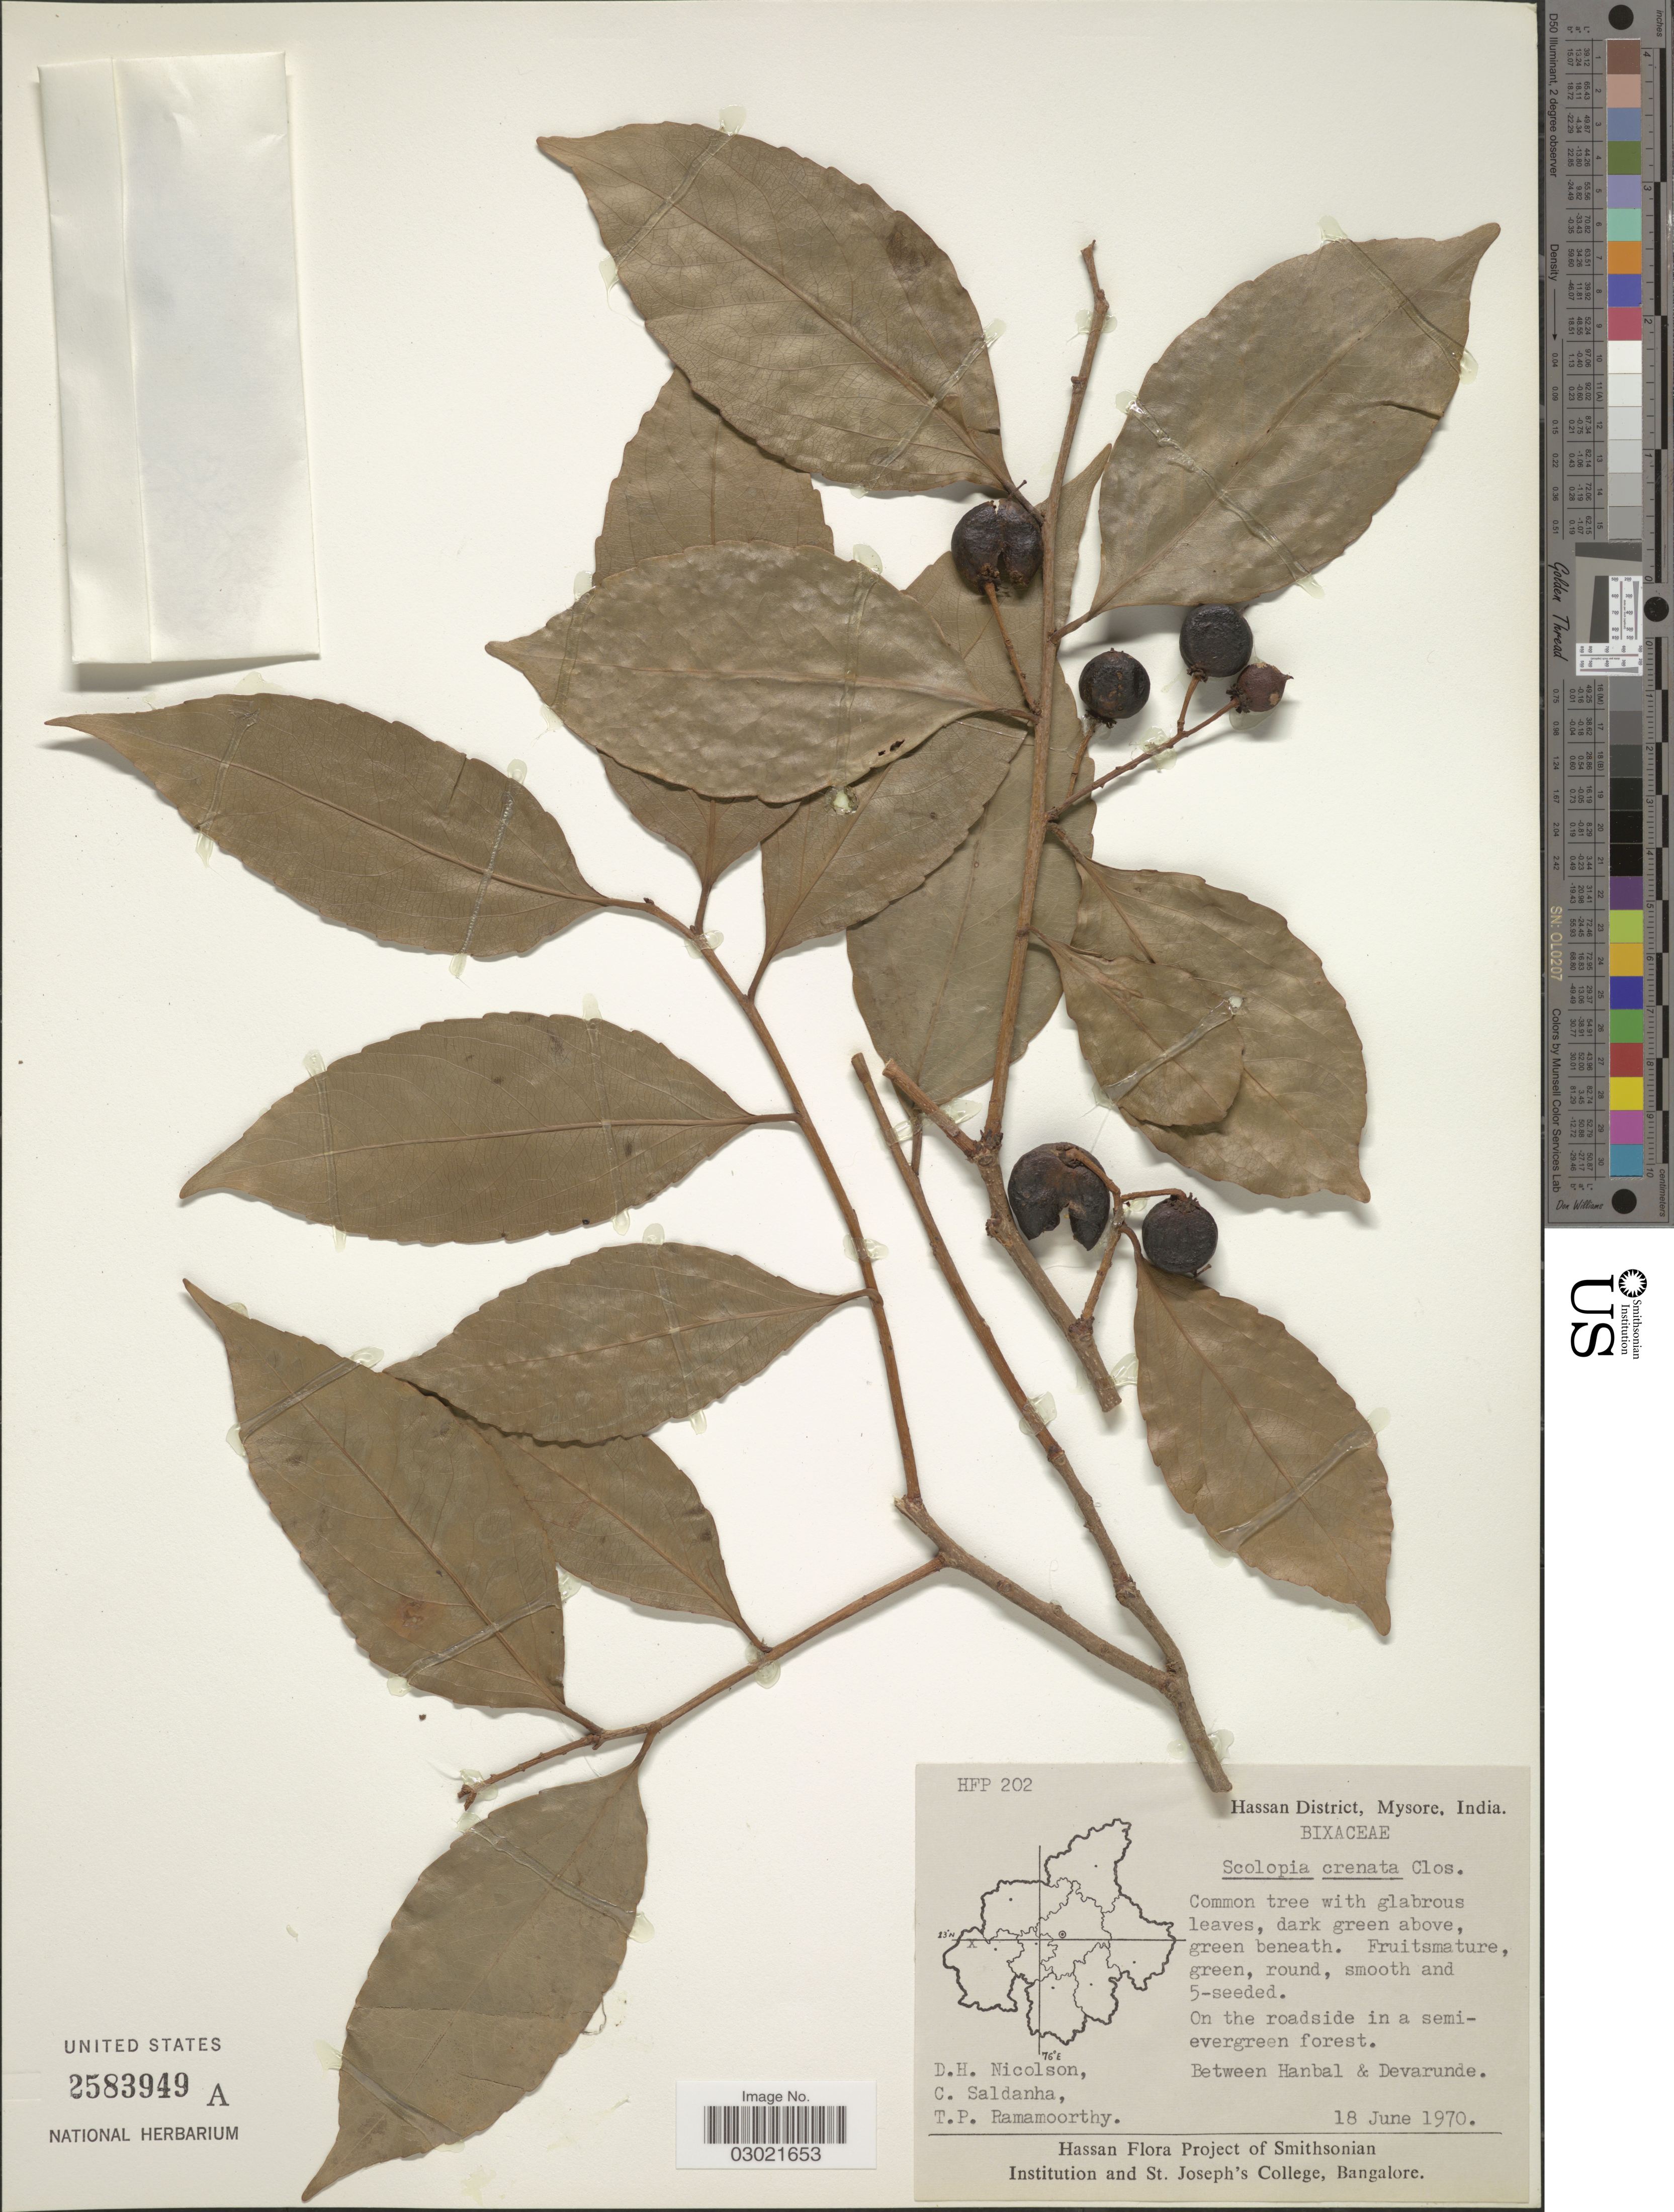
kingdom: Plantae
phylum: Tracheophyta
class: Magnoliopsida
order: Malpighiales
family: Salicaceae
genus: Scolopia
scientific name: Scolopia crenata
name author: Clos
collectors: D. H. Nicolson, C. Saldanha & T. P. Ramamoorthy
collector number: HFP202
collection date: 1970-06-18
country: India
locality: Hassan District, Mysore. Between Hanbal & Devarunde.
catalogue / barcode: US 2583949A